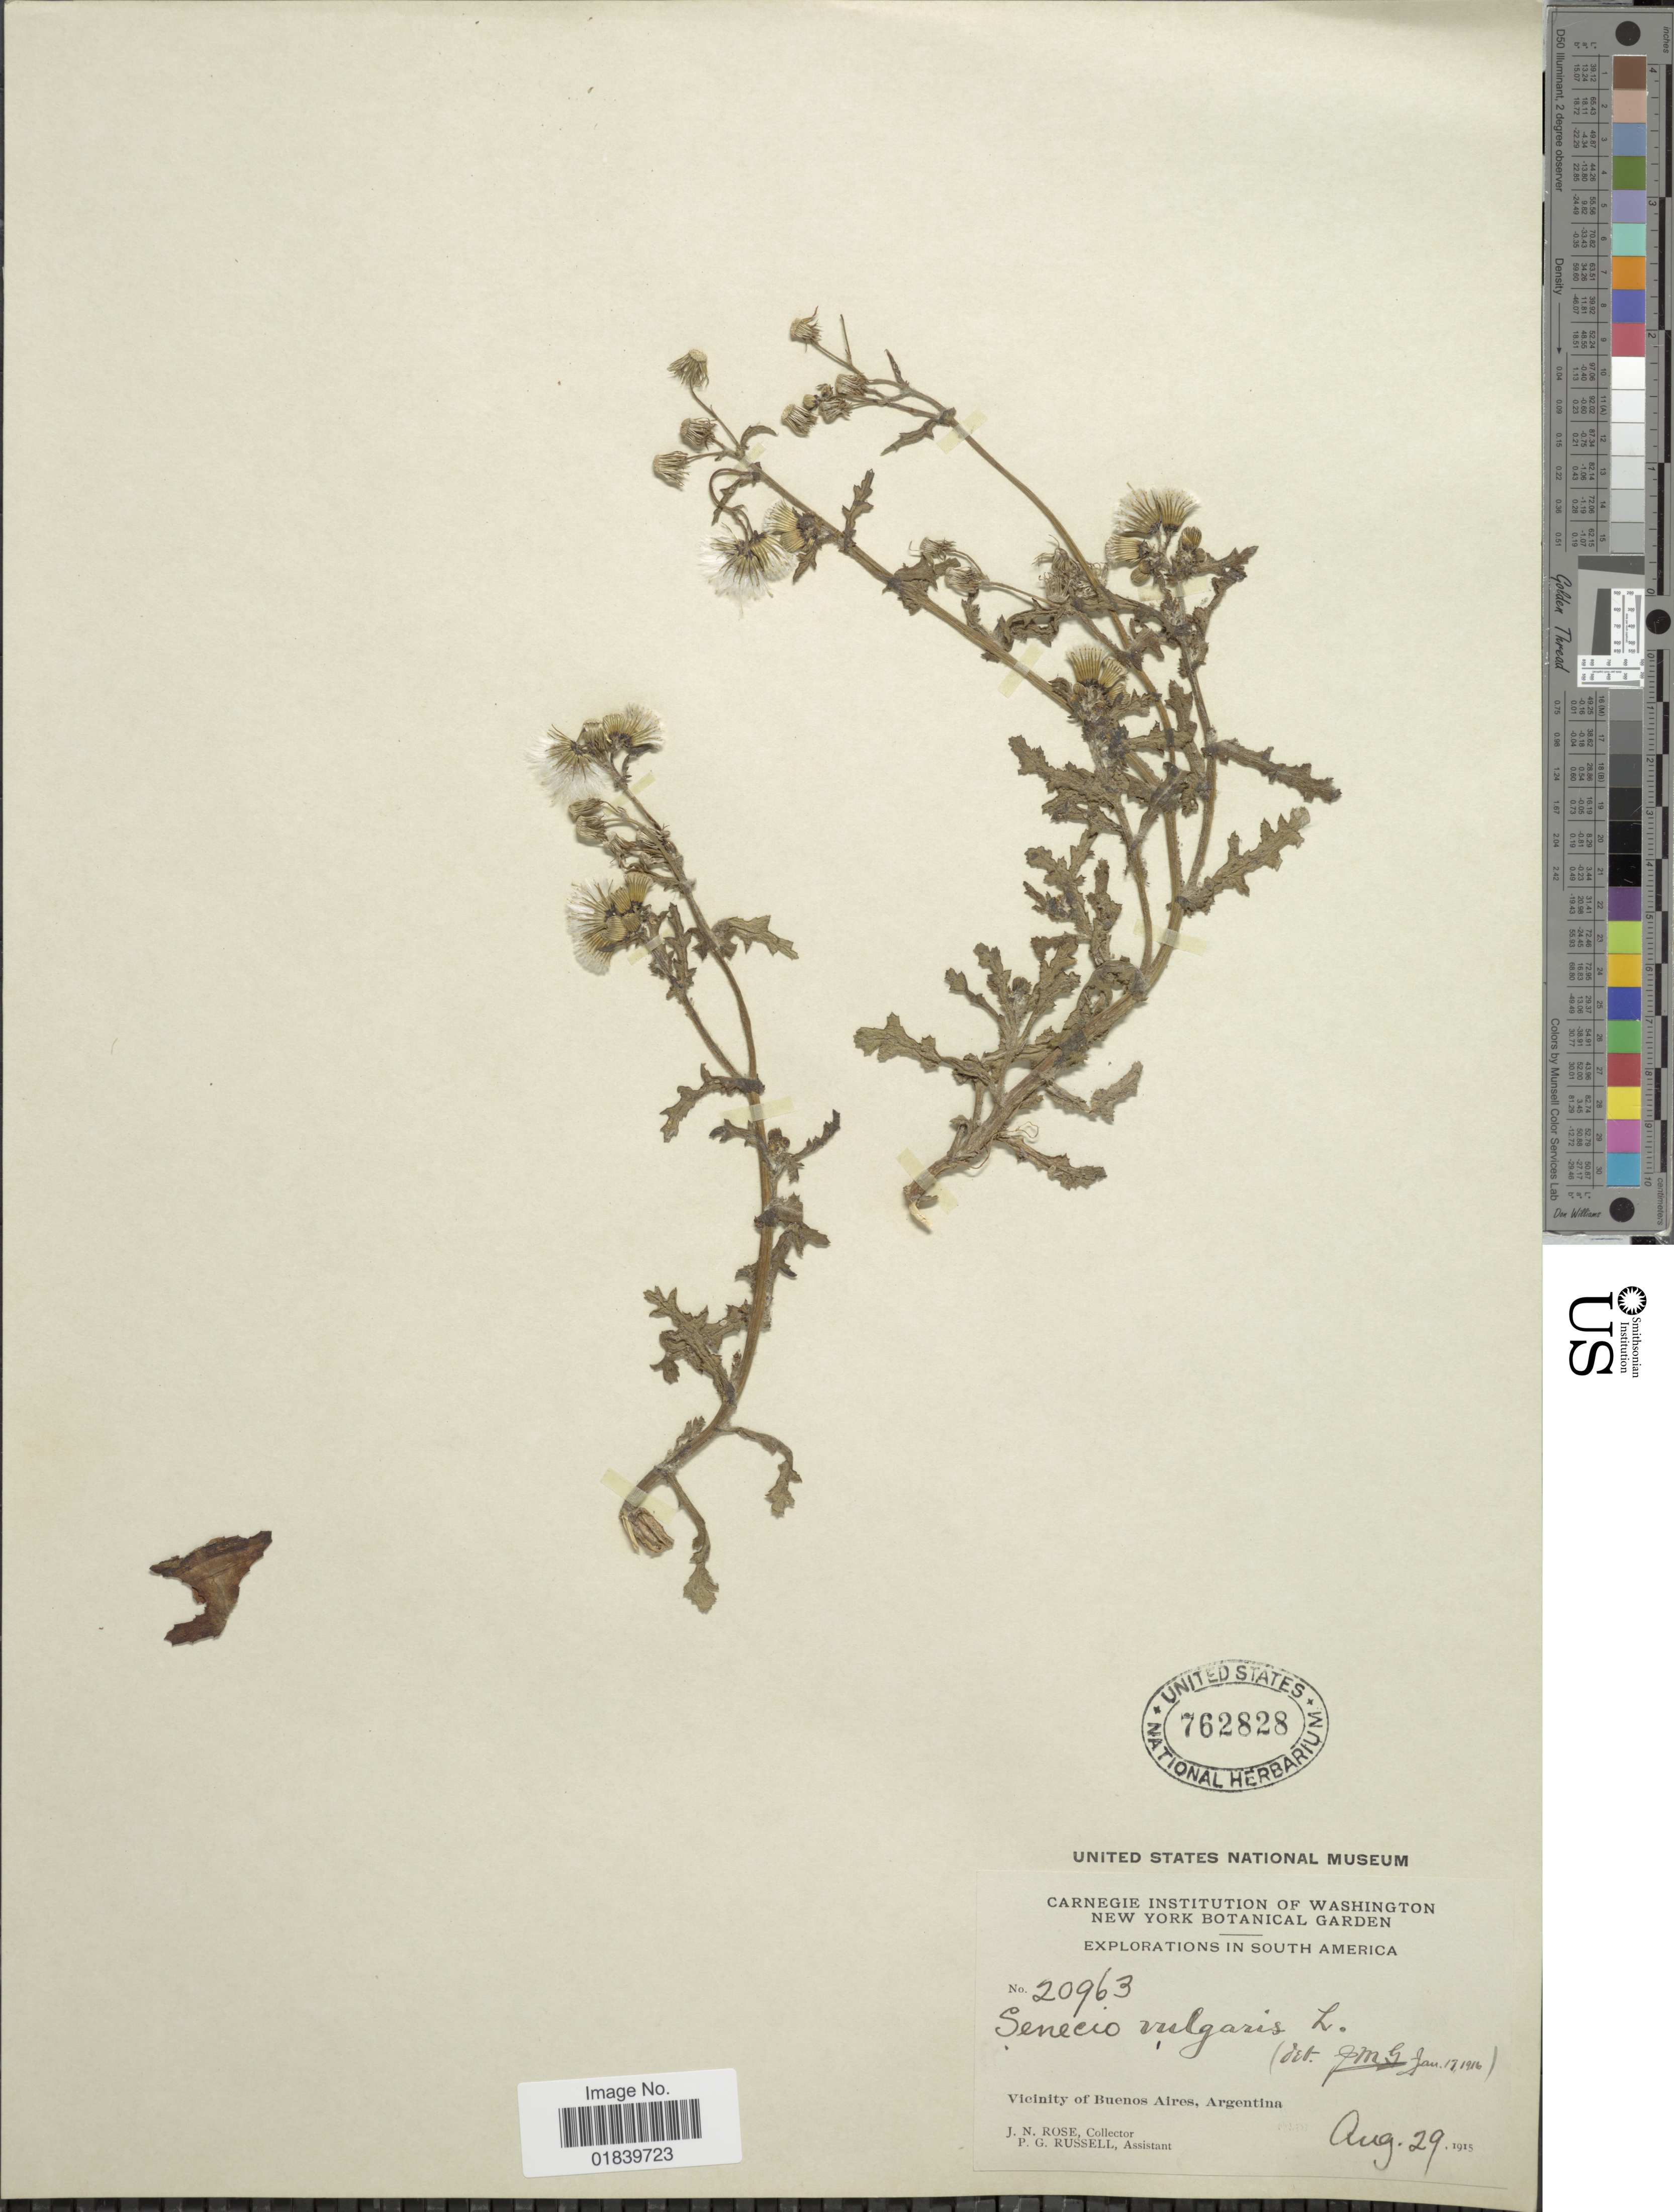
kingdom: Plantae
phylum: Tracheophyta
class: Magnoliopsida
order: Asterales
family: Asteraceae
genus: Senecio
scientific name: Senecio vulgaris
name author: L.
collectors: J. N. Rose & P. G. Russell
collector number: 20963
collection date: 1915-08-29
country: Argentina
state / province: Buenos Aires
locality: Vicinity of Buenos Aires, Argentina.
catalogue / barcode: US 762828